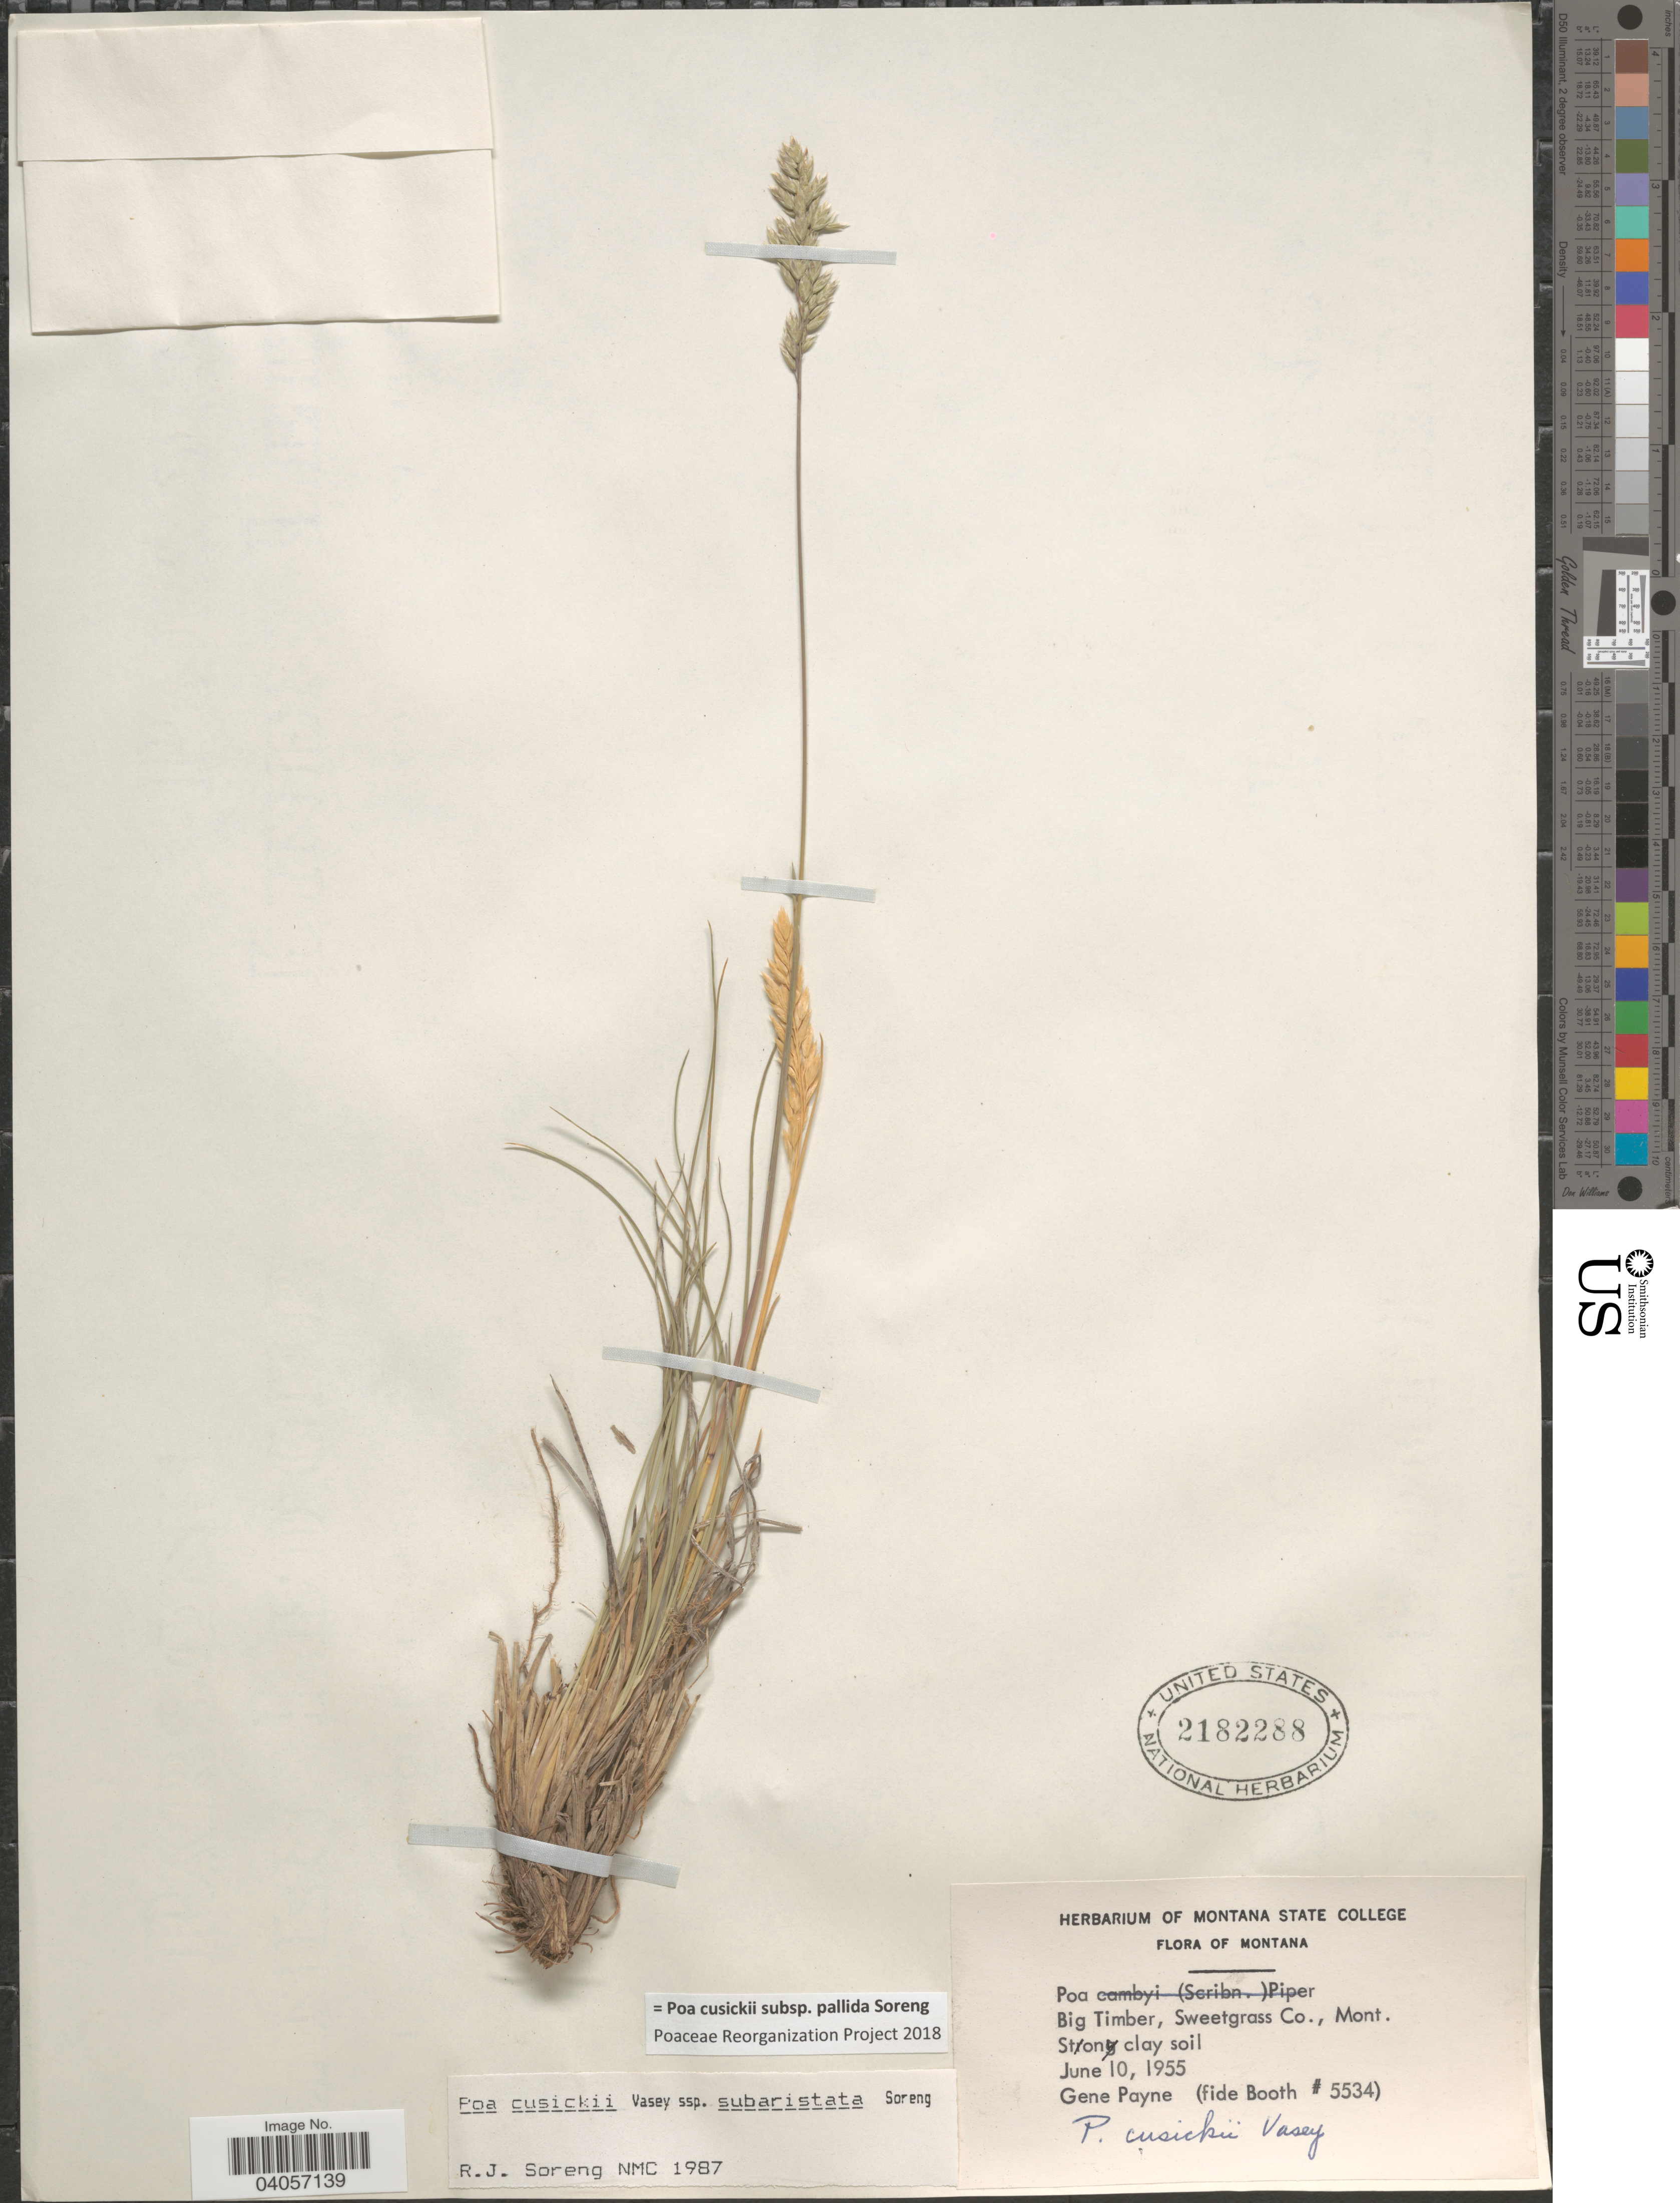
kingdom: Plantae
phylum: Tracheophyta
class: Liliopsida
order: Poales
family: Poaceae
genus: Poa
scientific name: Poa cusickii subsp. pallida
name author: Soreng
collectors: G. Payne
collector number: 5534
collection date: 1955-06-10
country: United States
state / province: Montana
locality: Big Timber, Sweetgrass Co.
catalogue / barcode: US 2182288